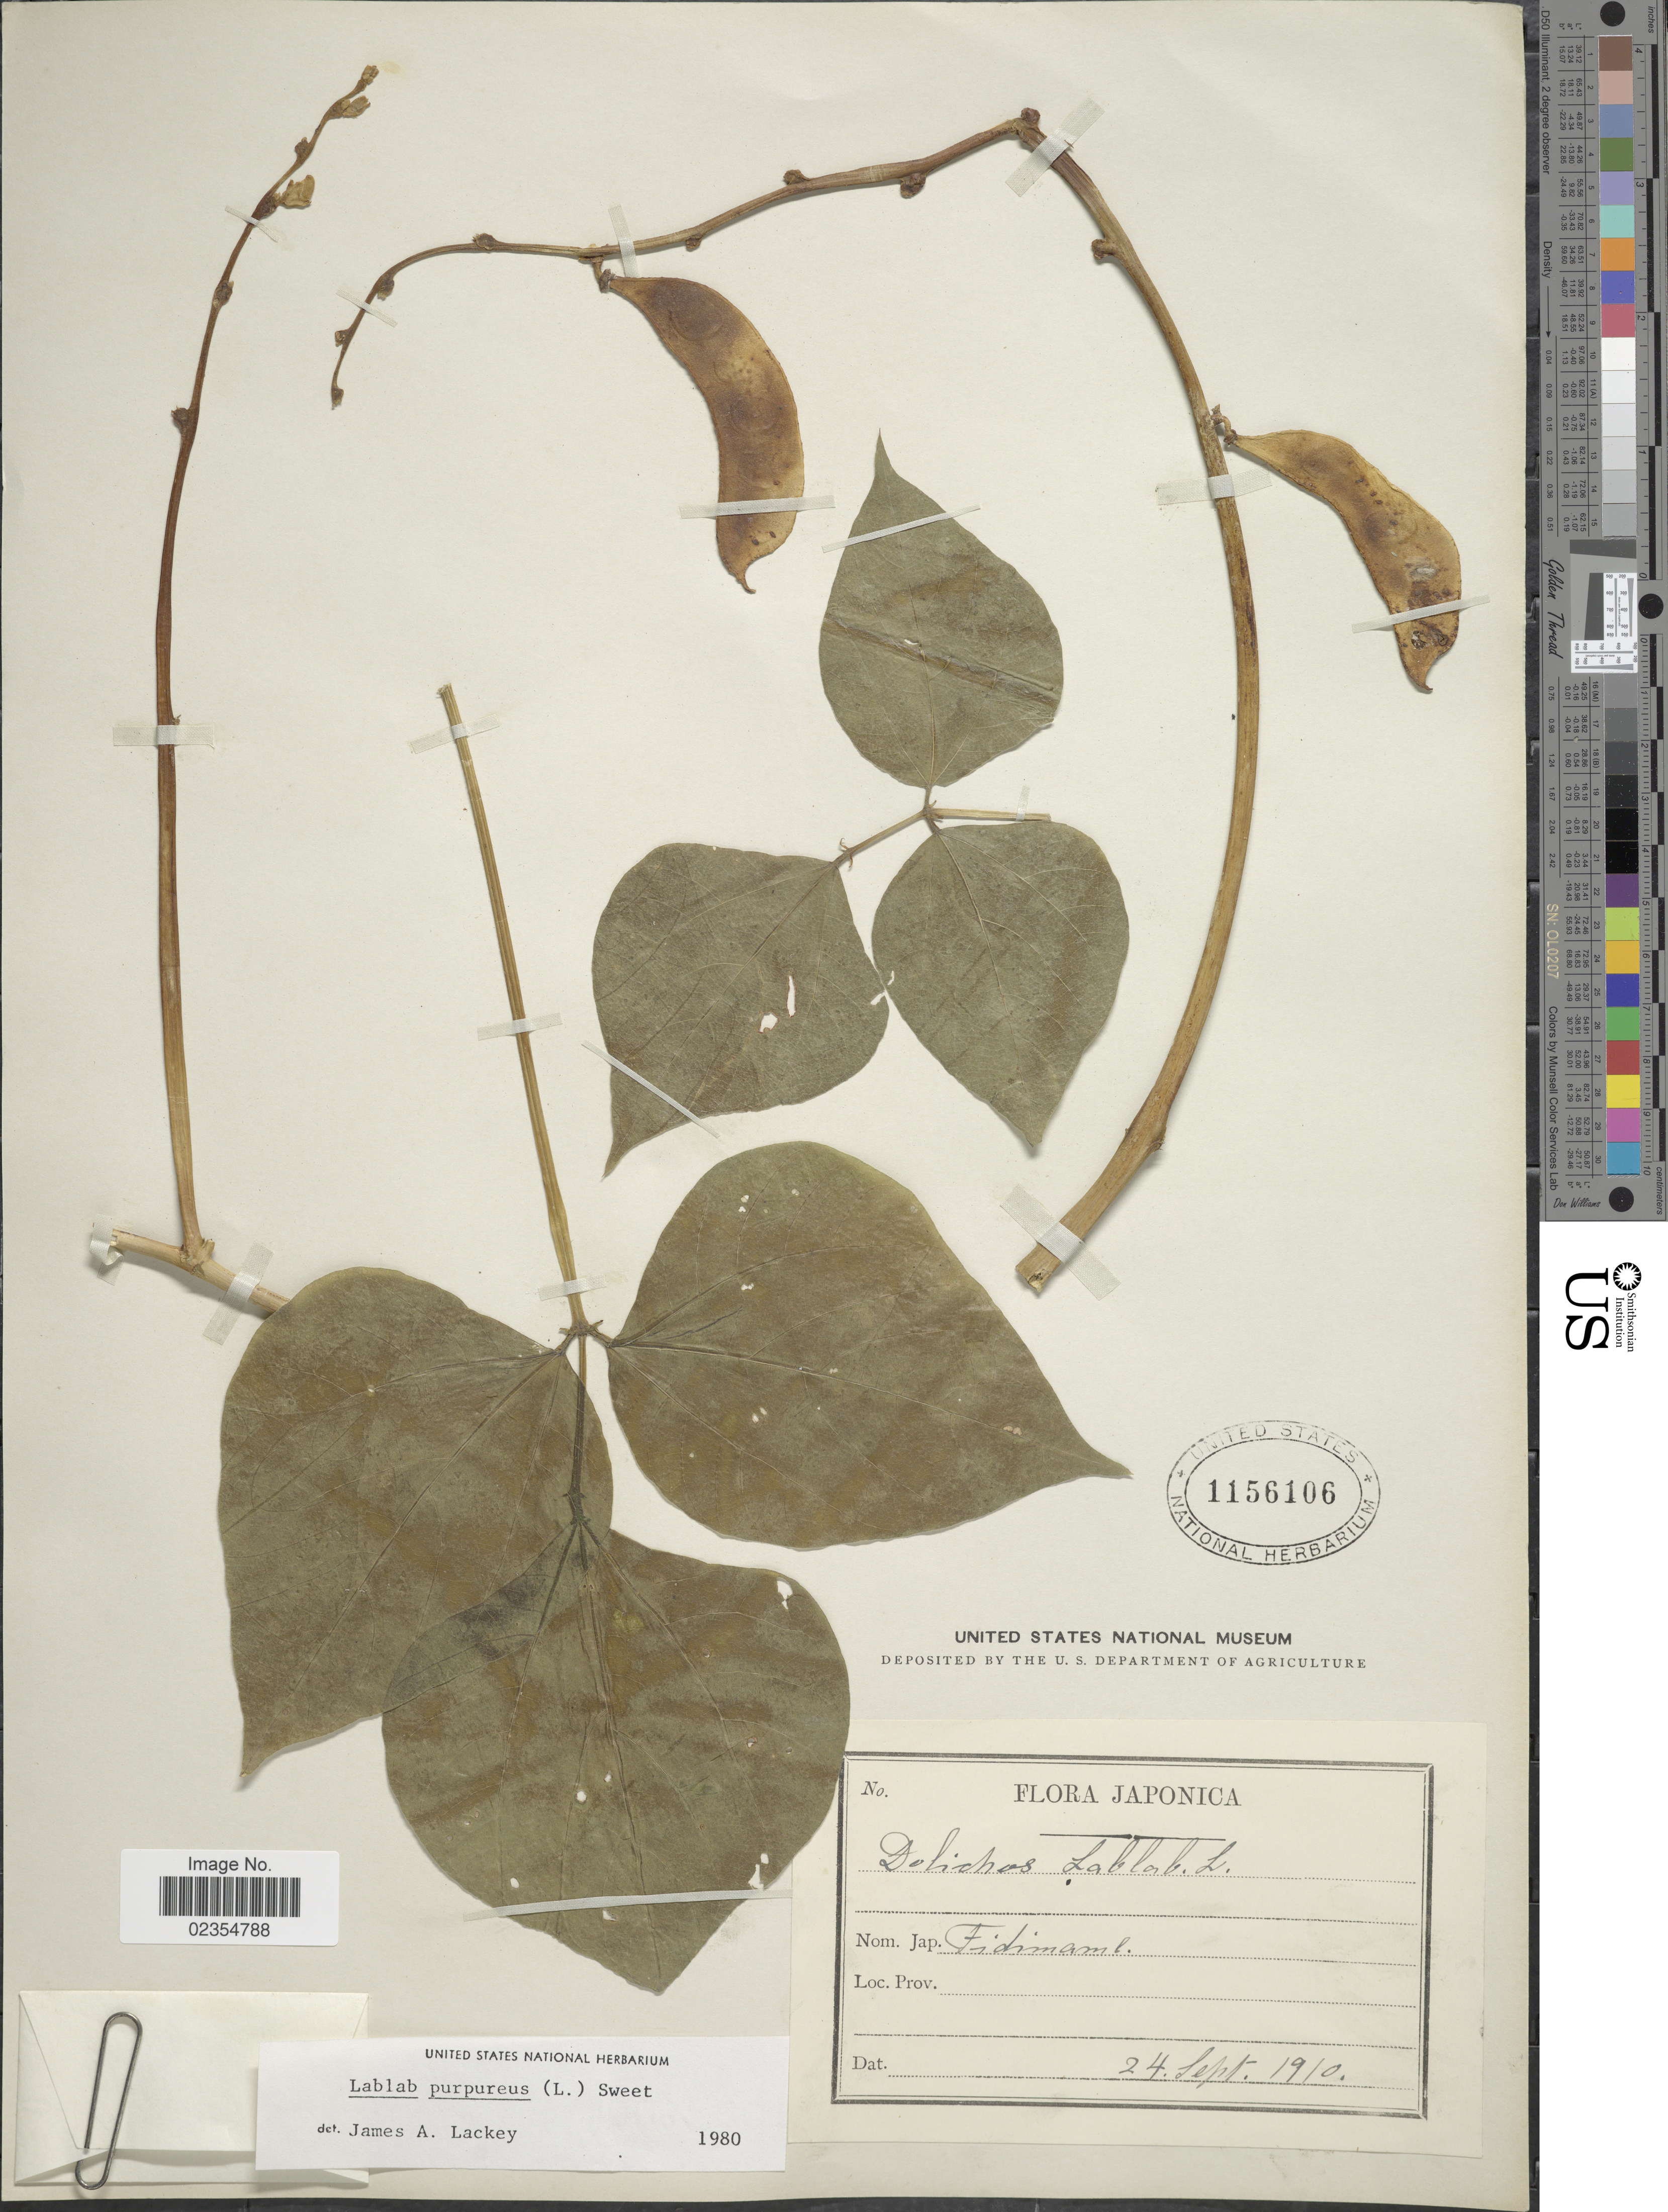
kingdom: Plantae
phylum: Tracheophyta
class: Magnoliopsida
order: Fabales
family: Fabaceae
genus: Lablab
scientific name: Lablab purpureus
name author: (L.) Sweet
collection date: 1910-09-24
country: Japan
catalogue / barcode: US 1156106